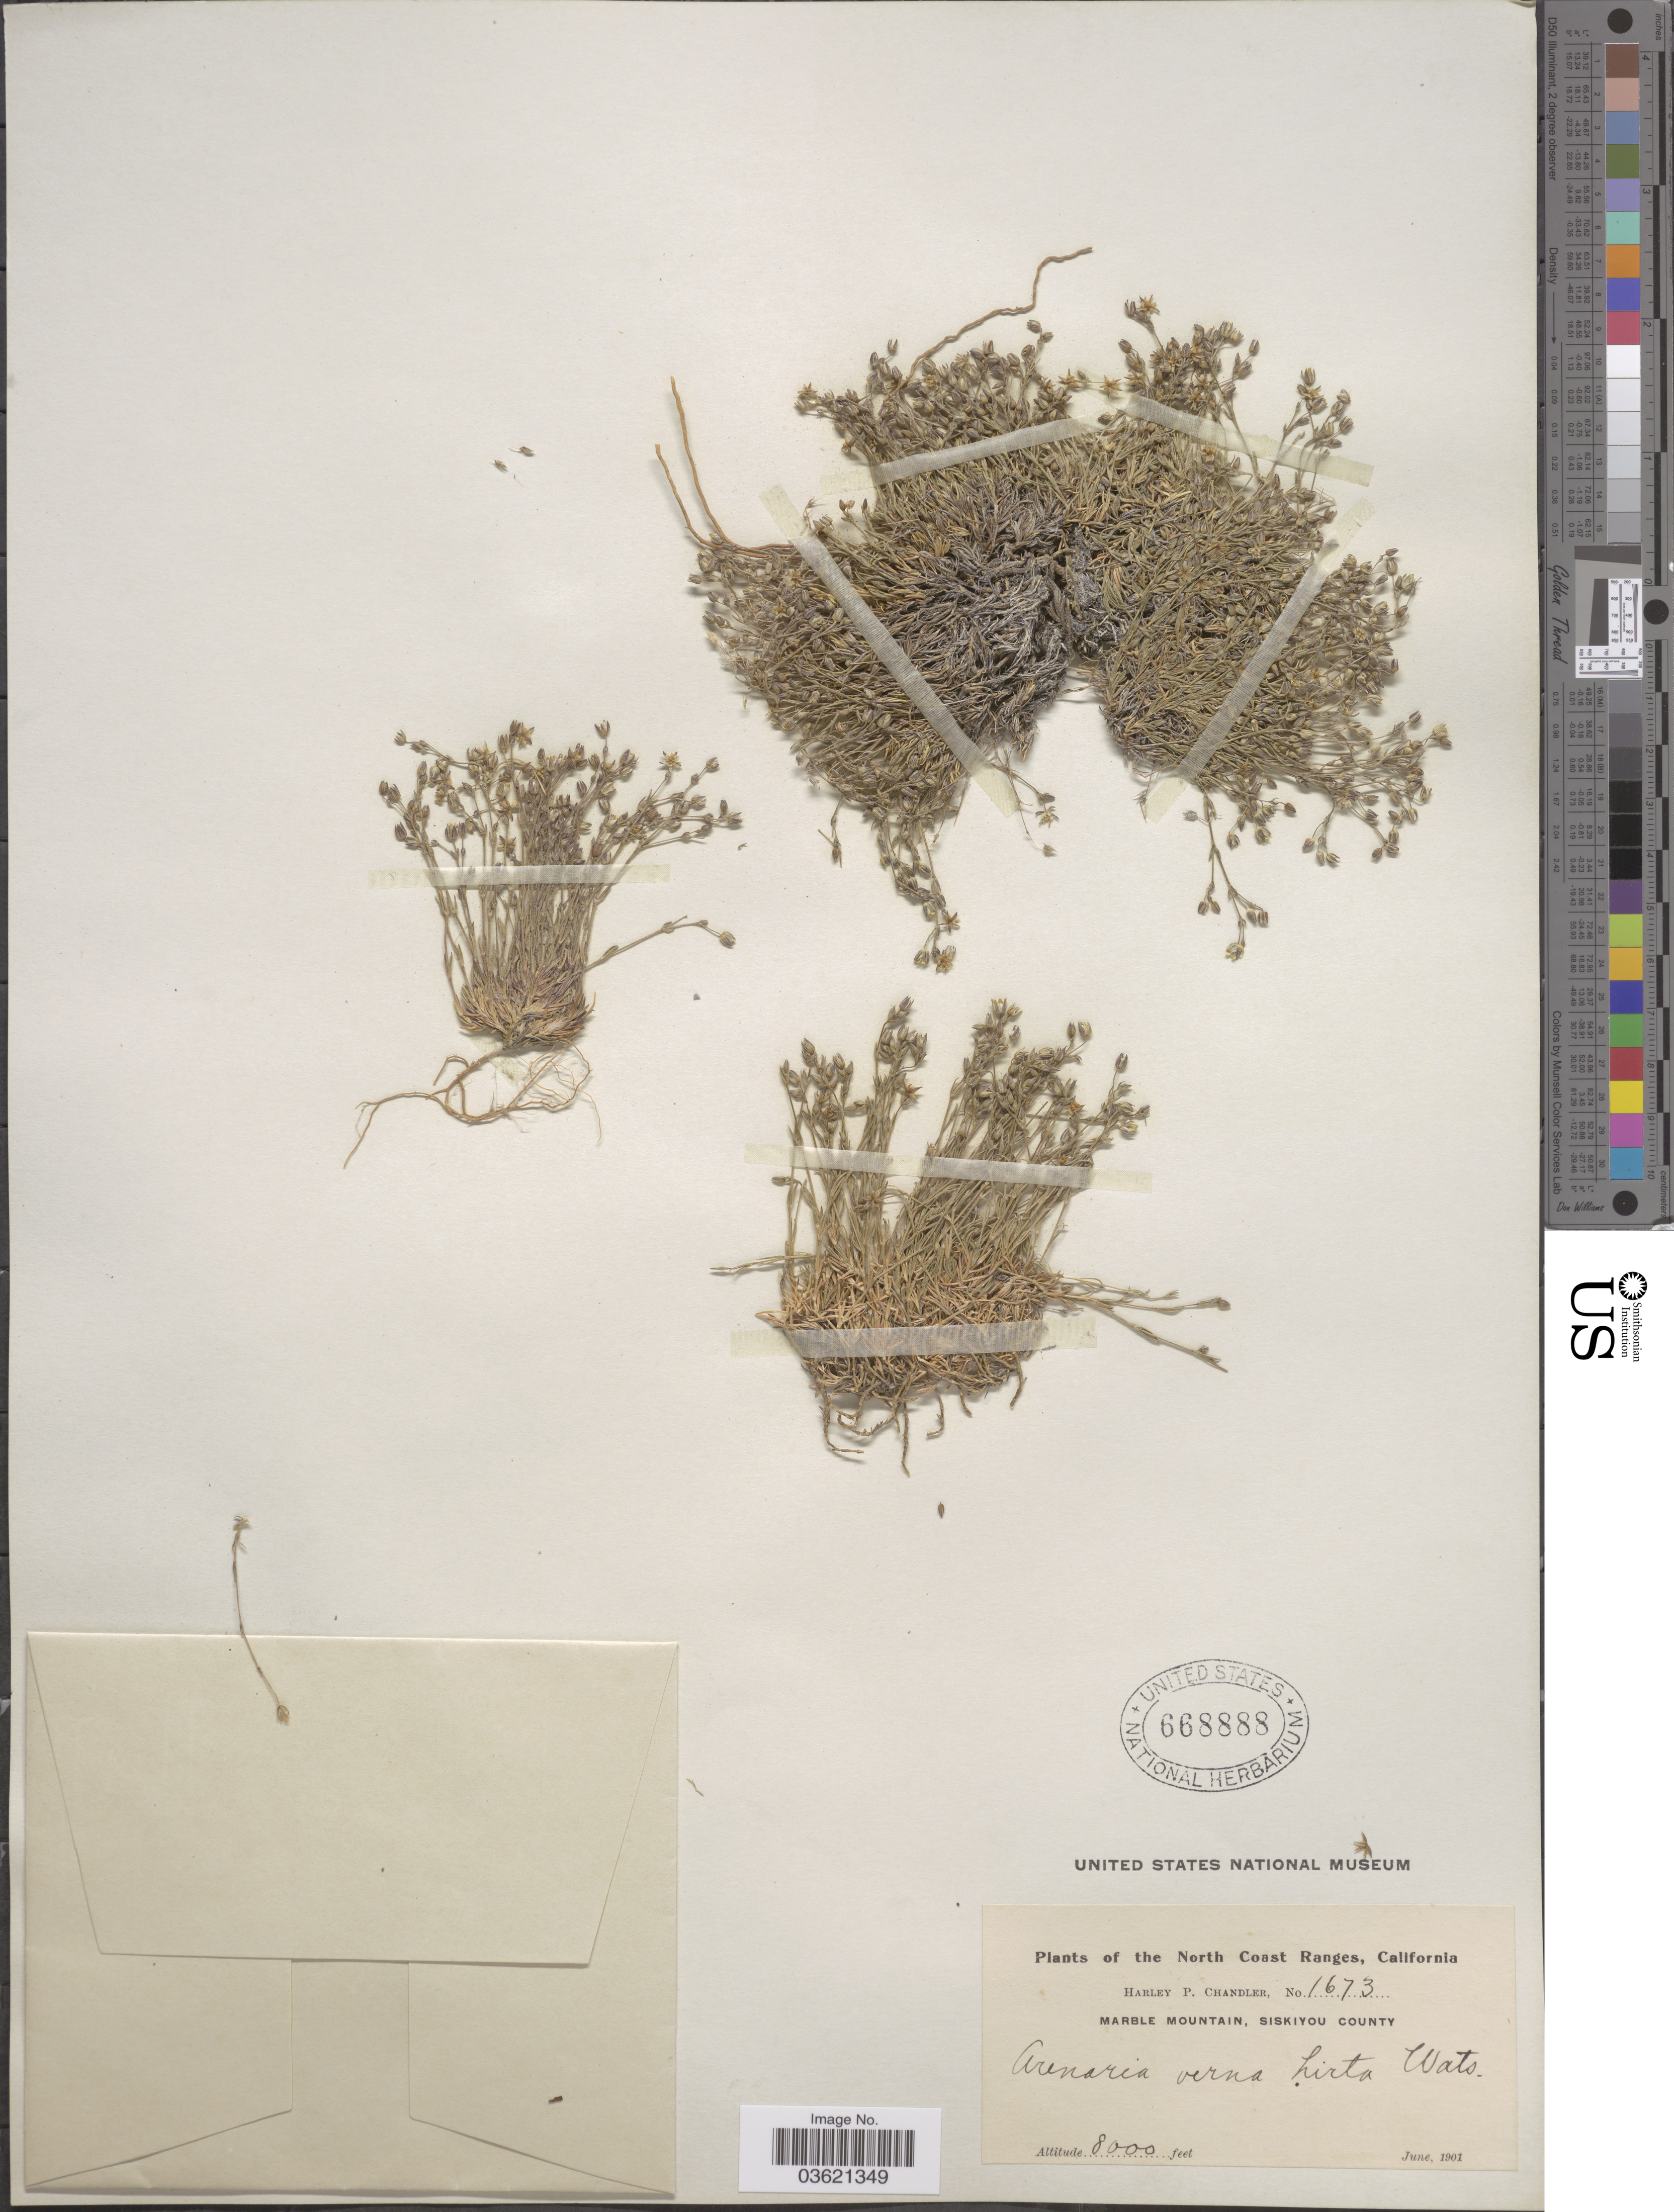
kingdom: Plantae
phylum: Tracheophyta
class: Magnoliopsida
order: Caryophyllales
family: Caryophyllaceae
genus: Arenaria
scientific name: Arenaria verna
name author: L.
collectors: H. Chandler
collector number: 1673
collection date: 1901-06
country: United States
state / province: California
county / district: Siskiyou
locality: North Coast Ranges. Marble Mountain, Siskiyou County.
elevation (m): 2438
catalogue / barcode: US 668888